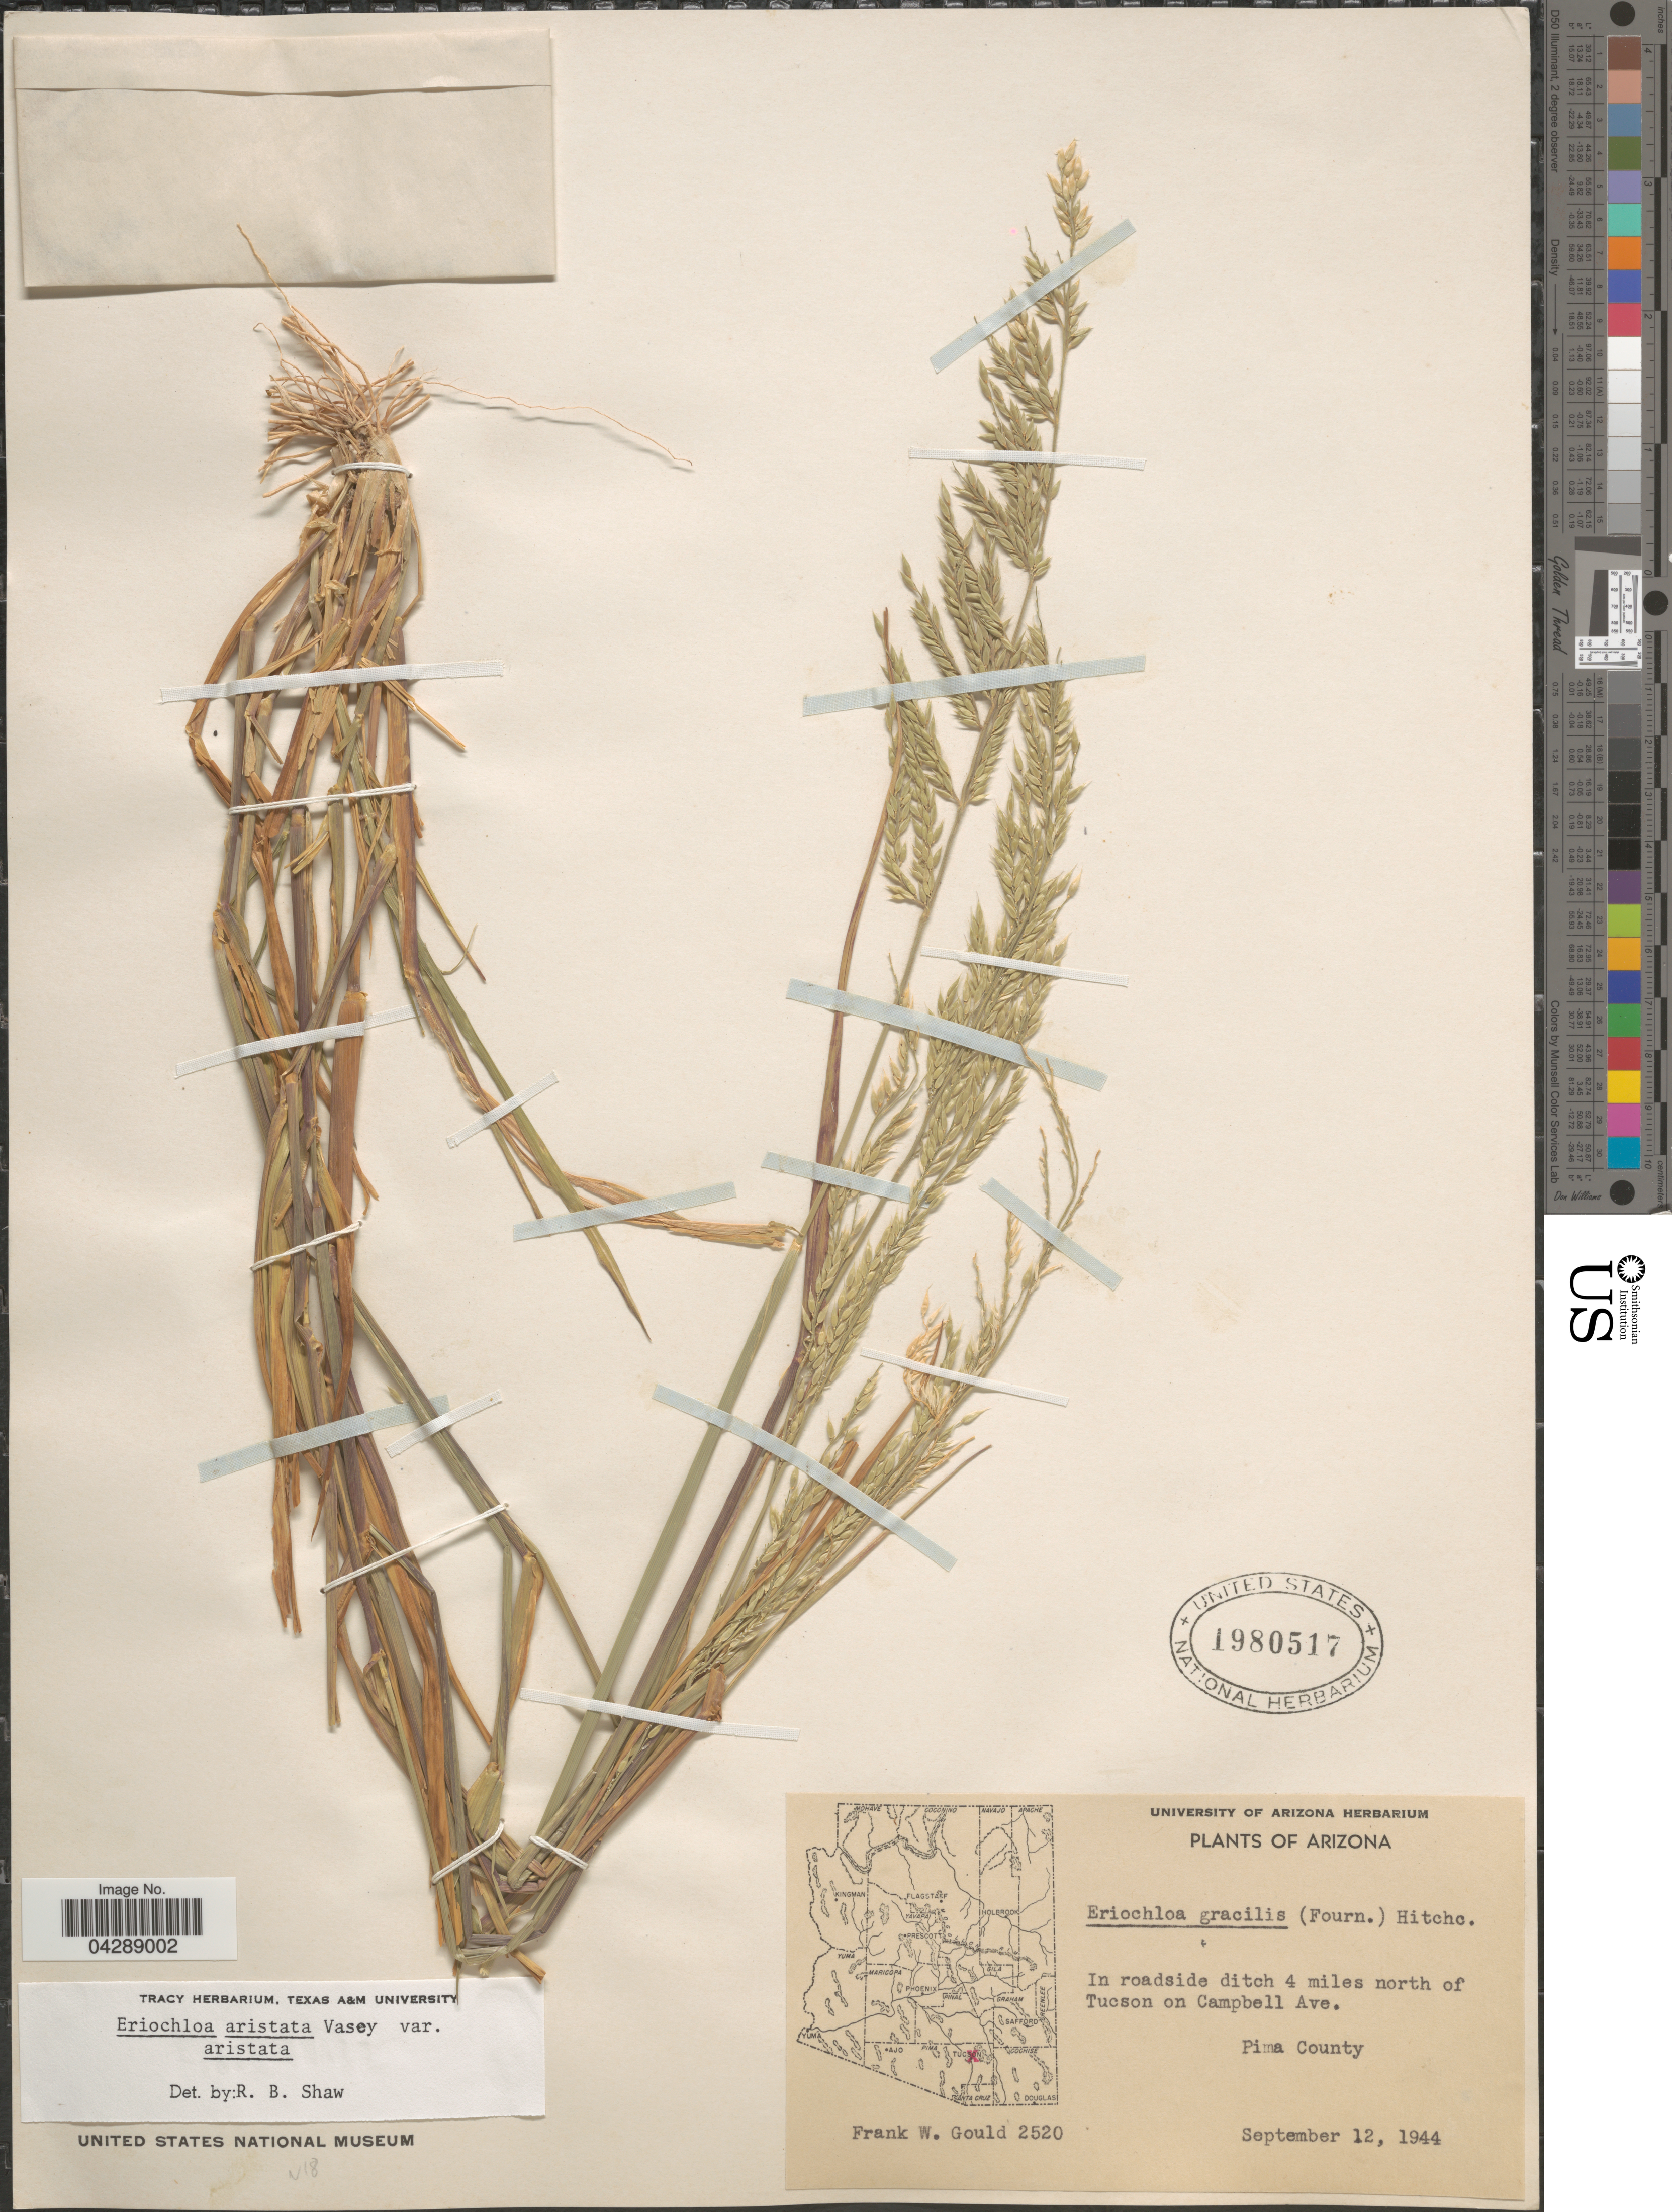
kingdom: Plantae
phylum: Tracheophyta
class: Liliopsida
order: Poales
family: Poaceae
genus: Eriochloa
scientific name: Eriochloa aristata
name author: Vasey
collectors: F. W. Gould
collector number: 2520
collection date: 1944-09-12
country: United States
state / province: Arizona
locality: In roadside ditch 4 miles north of Tucson on Campbell Ave. Pima County.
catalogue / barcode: US 1980517